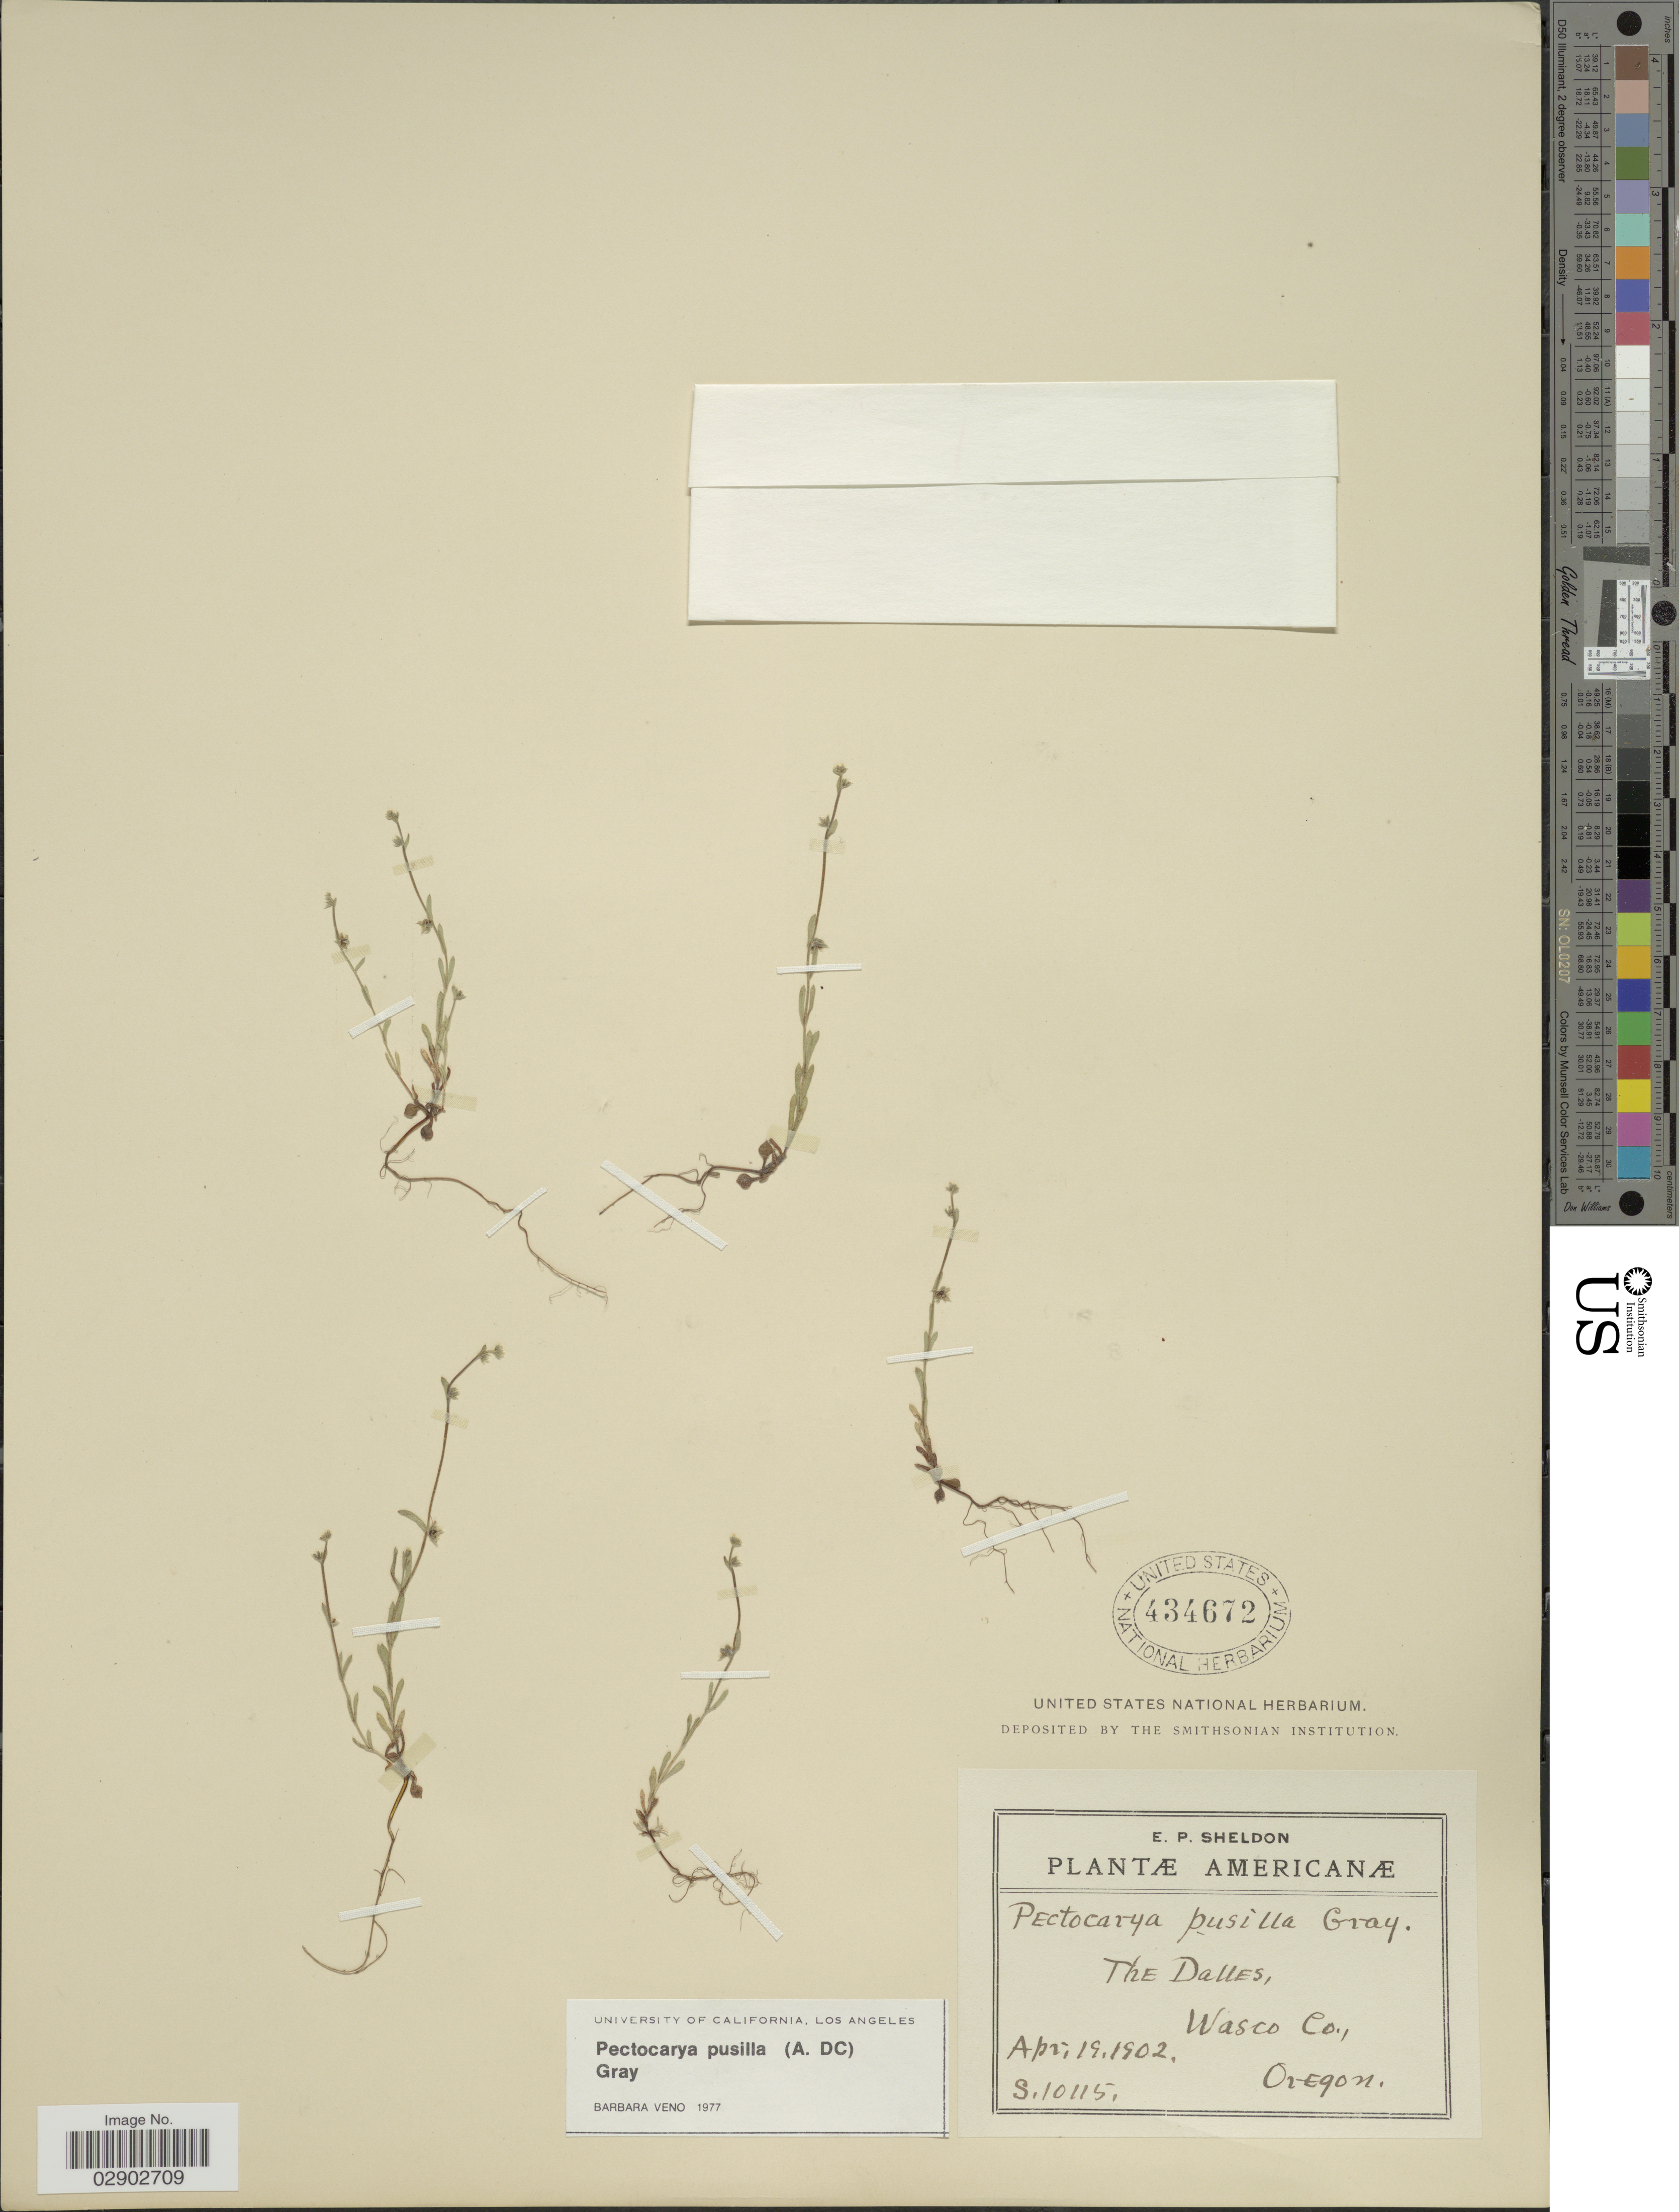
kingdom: Plantae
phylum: Tracheophyta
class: Magnoliopsida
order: Boraginales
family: Boraginaceae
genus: Pectocarya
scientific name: Pectocarya pusilla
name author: (A. DC.) A. Gray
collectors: E. P. Sheldon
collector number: S10115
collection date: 1902-04-19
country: United States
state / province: Oregon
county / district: Wasco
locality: The Dalles, Wasco Co.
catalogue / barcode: US 434672